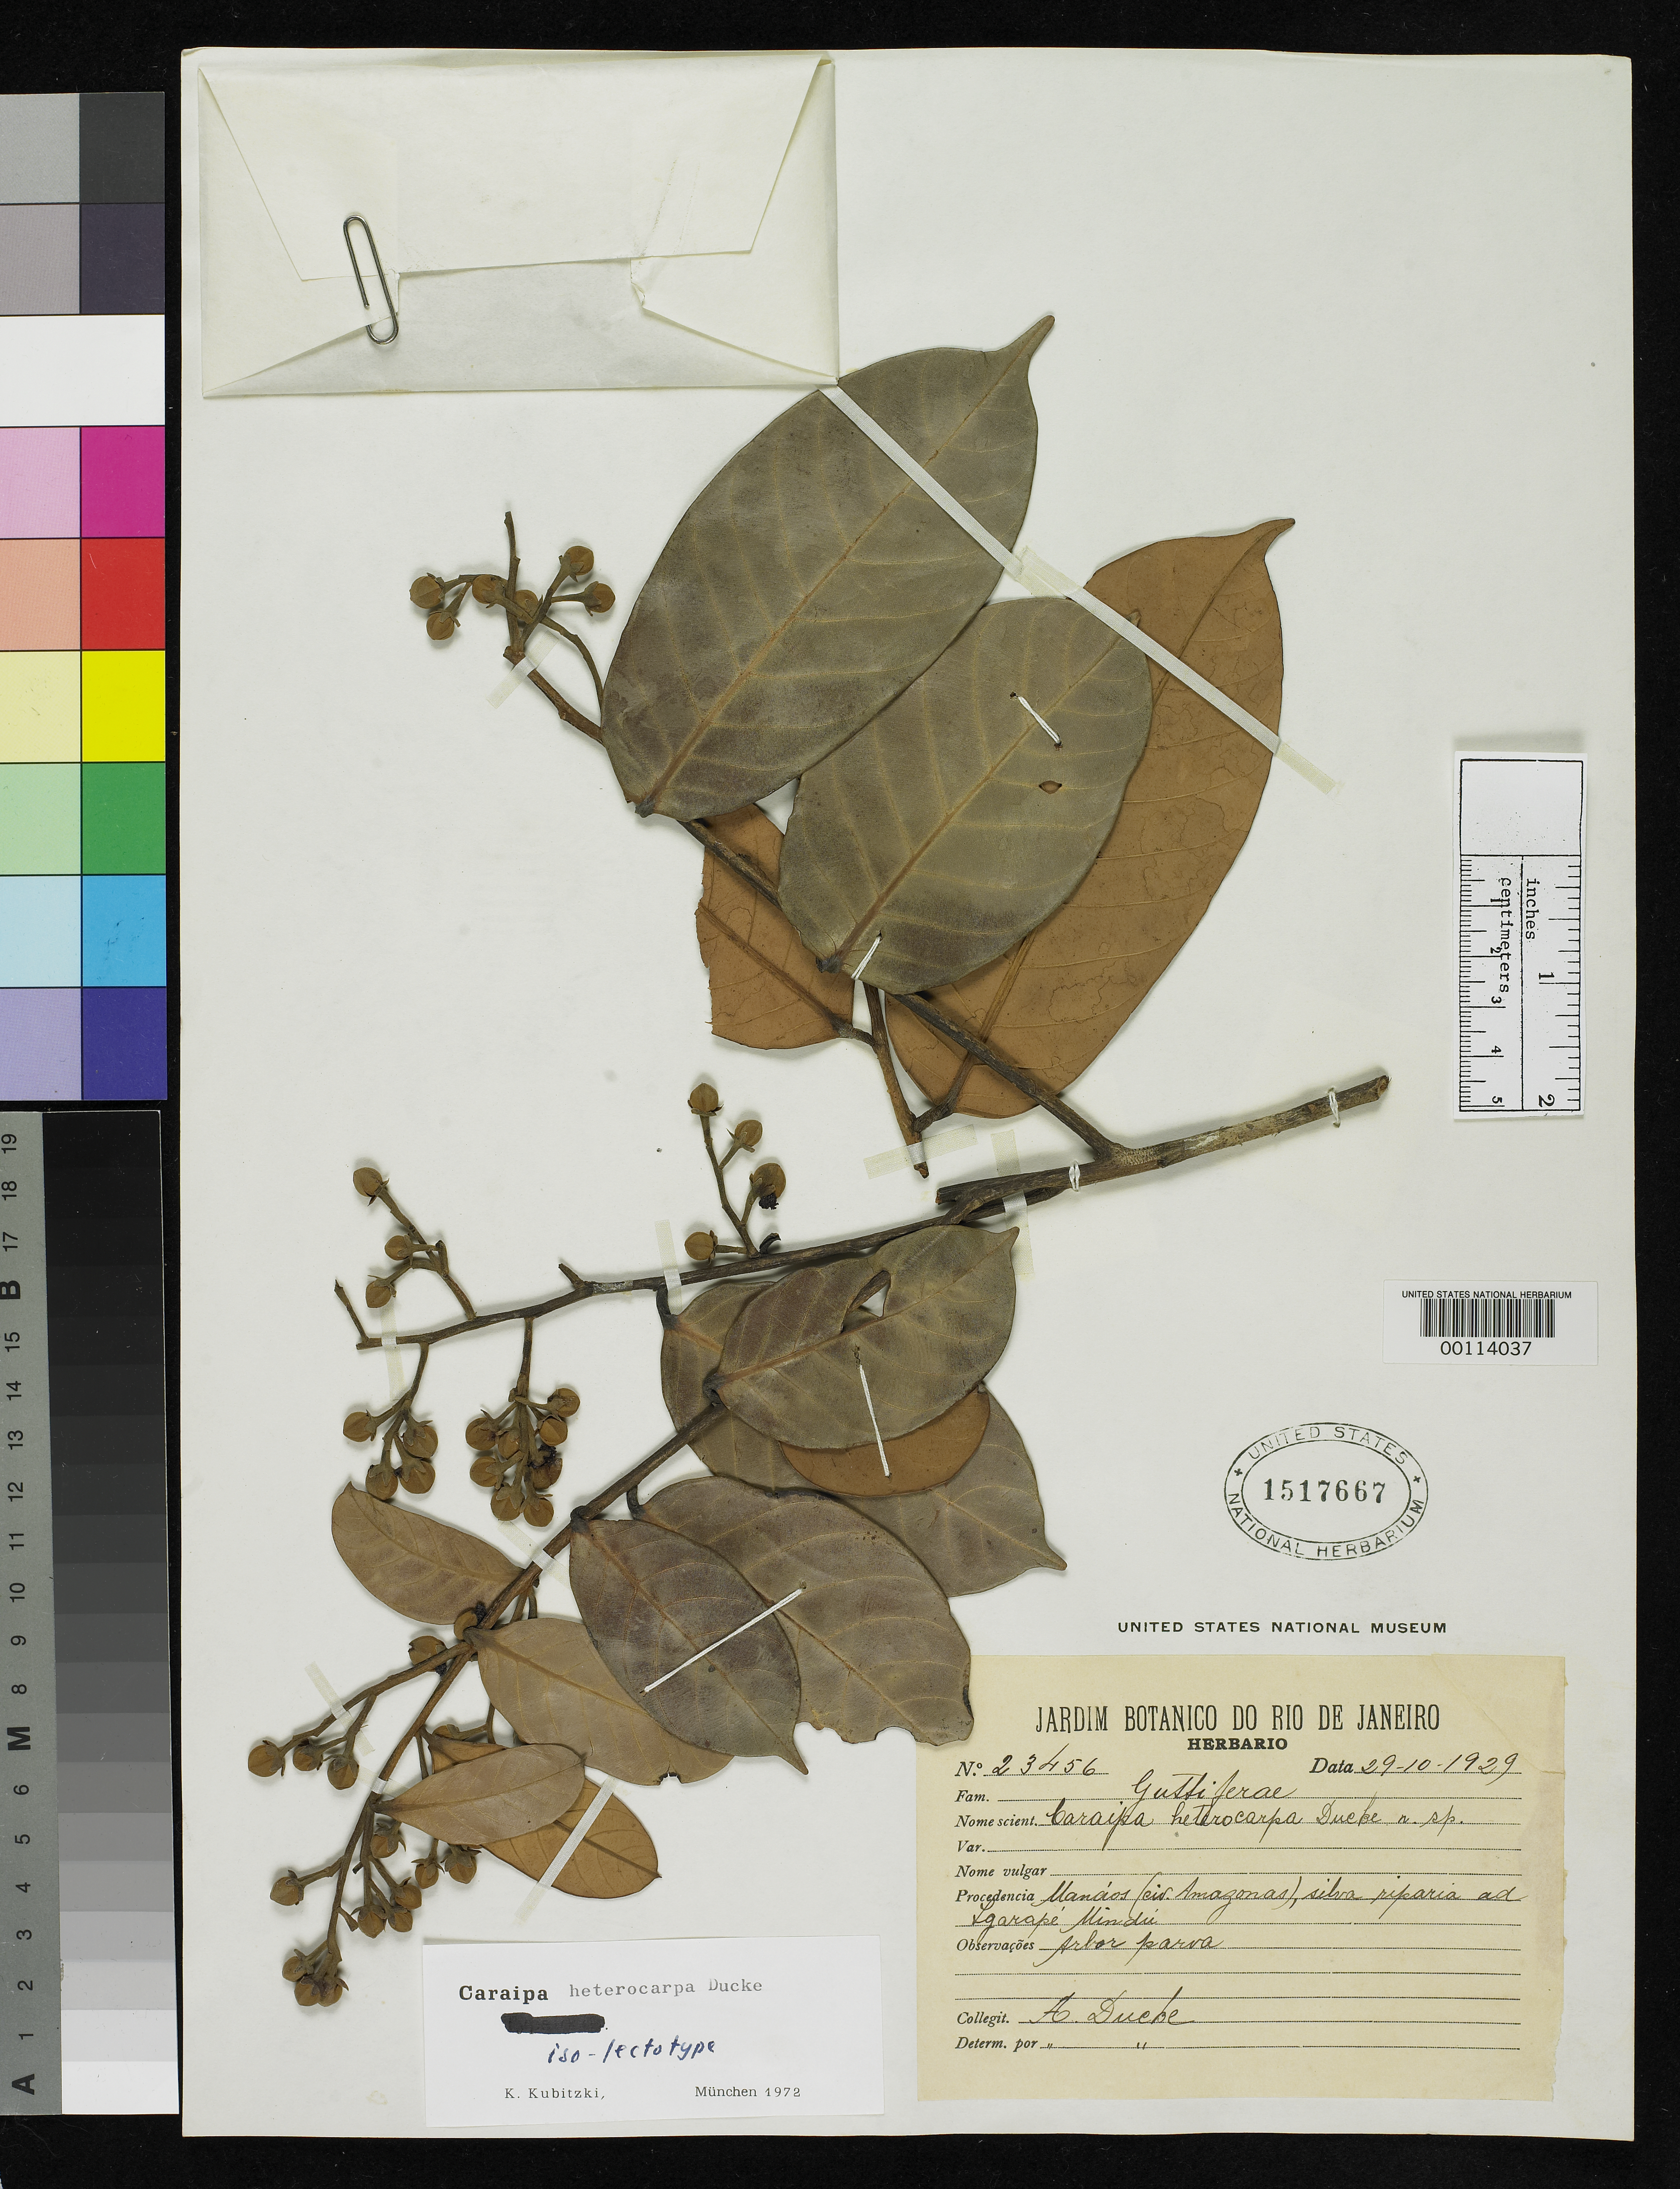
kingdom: Plantae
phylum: Tracheophyta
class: Magnoliopsida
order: Malpighiales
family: Calophyllaceae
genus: Caraipa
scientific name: Caraipa heterocarpa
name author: Ducke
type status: Type Collection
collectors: A. Ducke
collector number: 23456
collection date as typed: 29-10-1929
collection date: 1929-10-29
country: Brazil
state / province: Amazonas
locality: Manaos, Mindu River.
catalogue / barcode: US 1517667